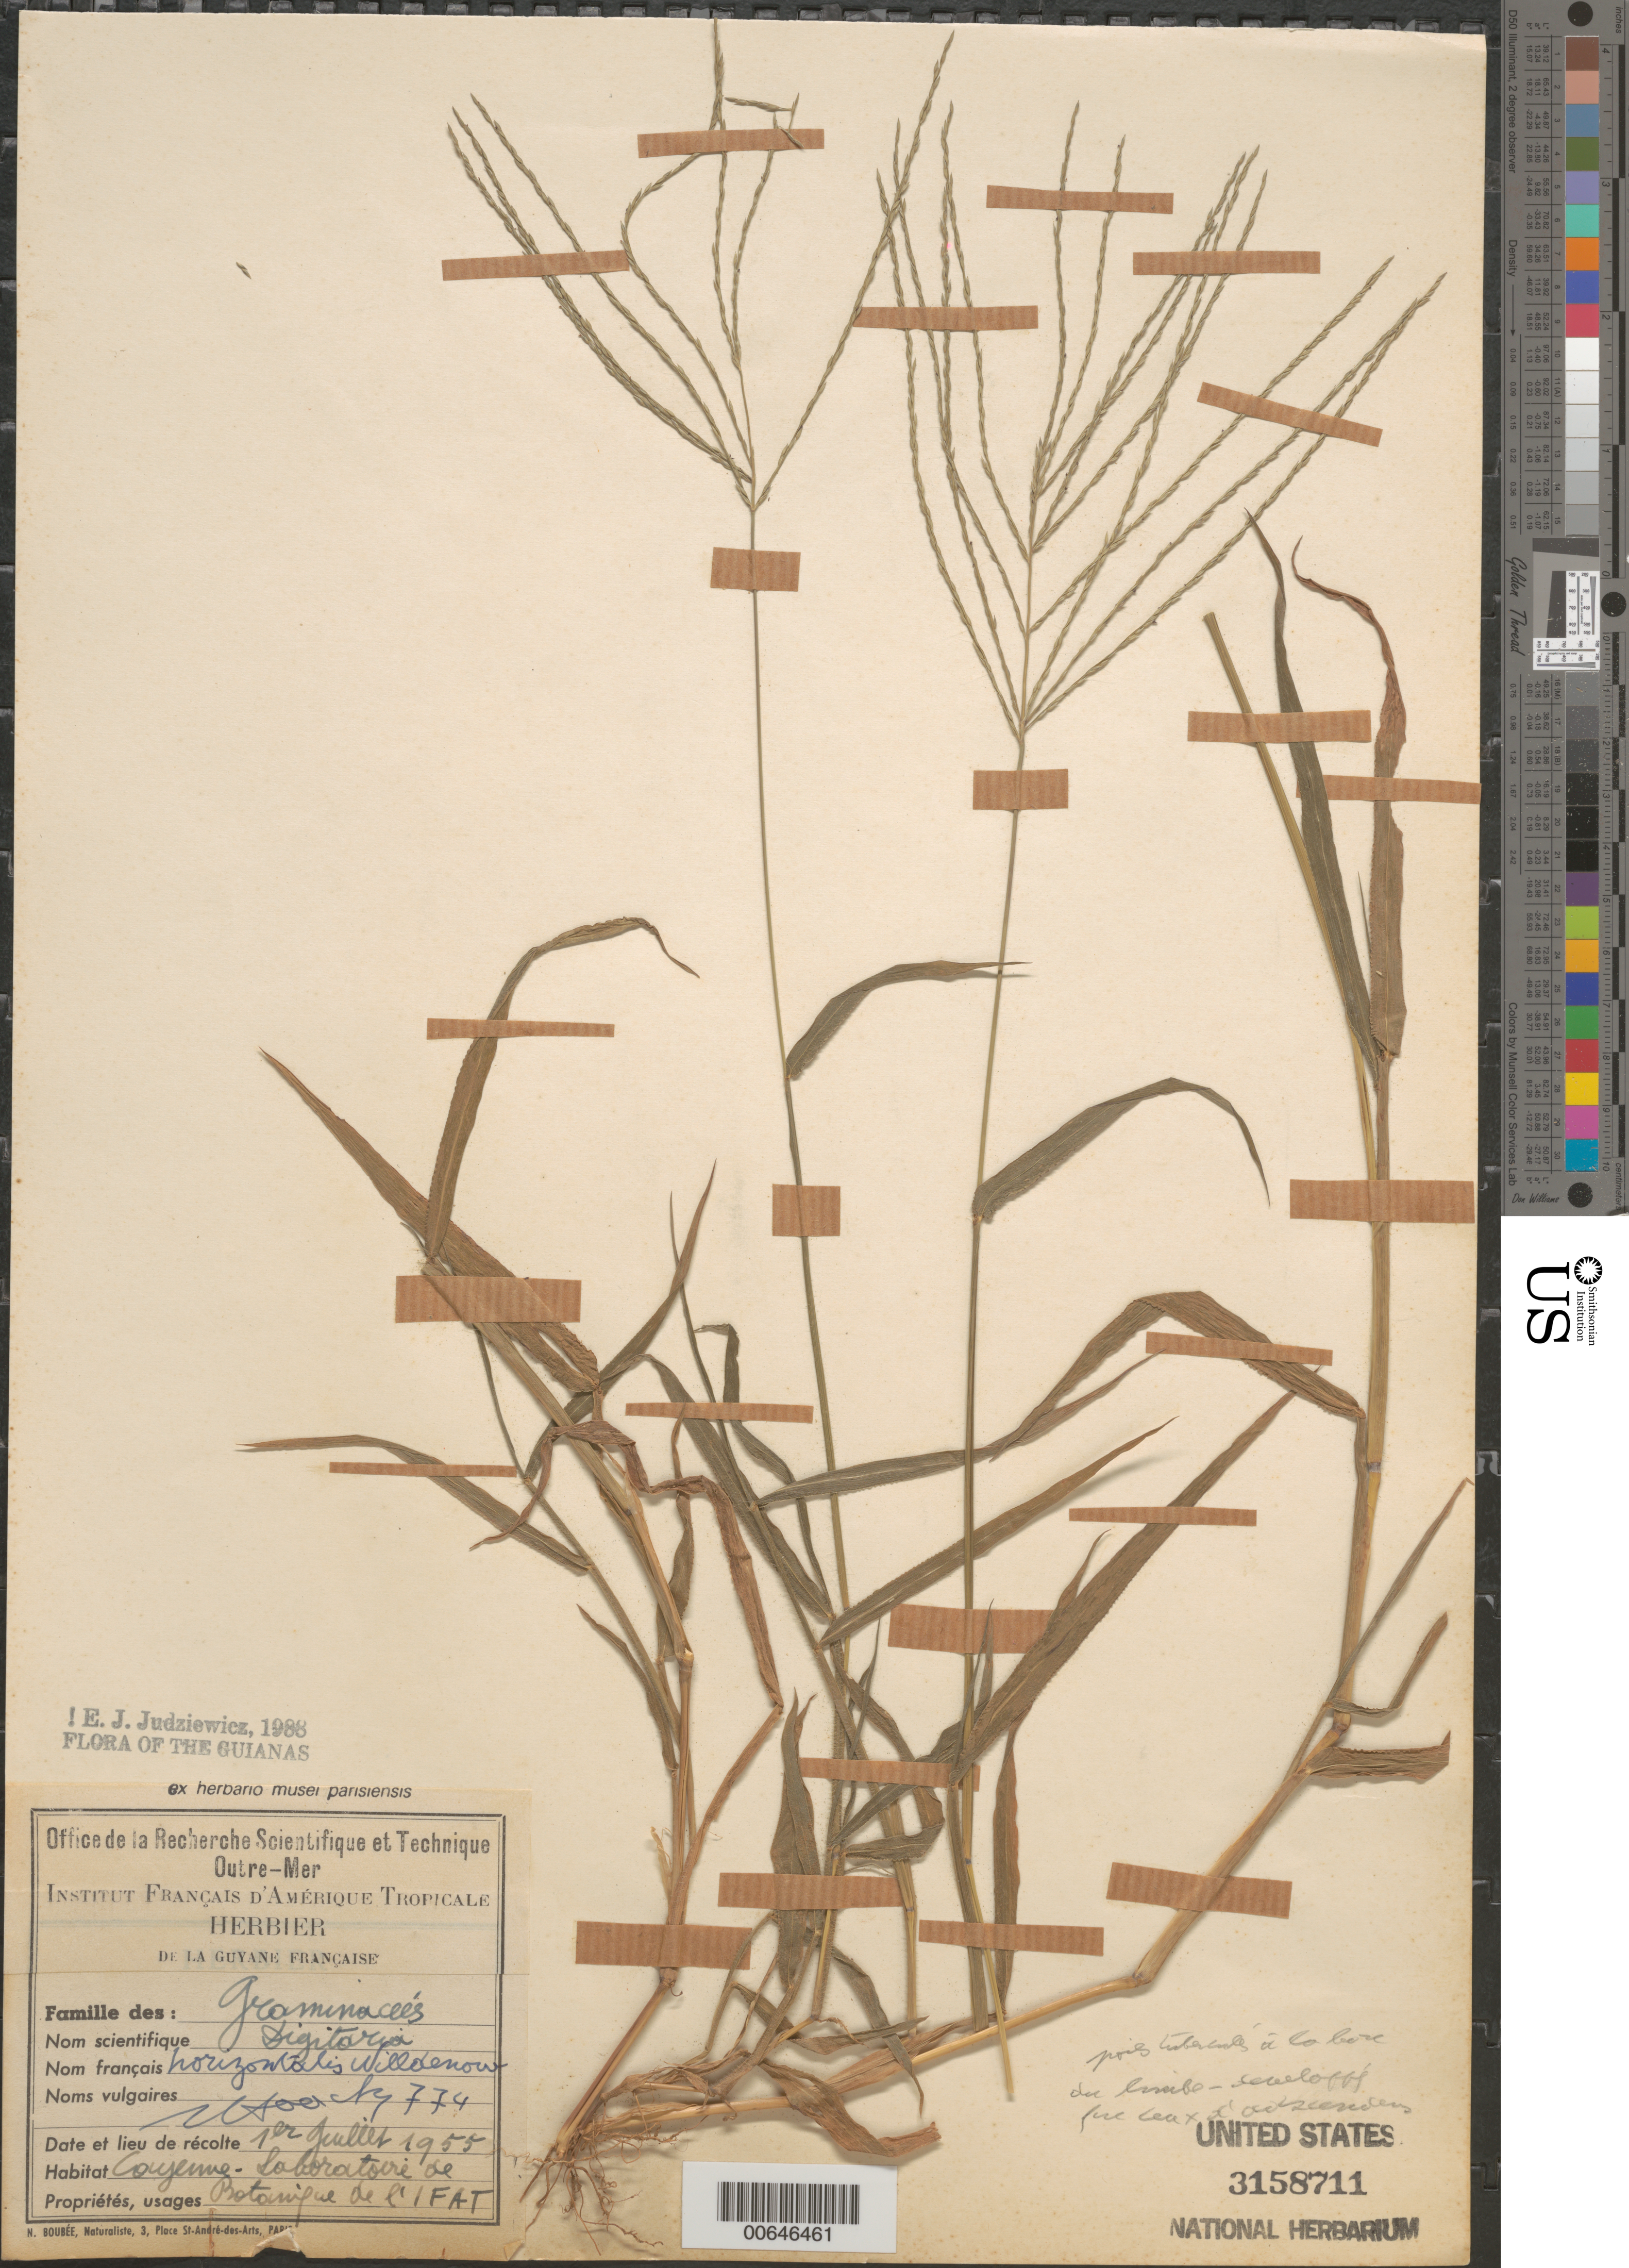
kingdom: Plantae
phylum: Tracheophyta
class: Liliopsida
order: Poales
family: Poaceae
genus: Digitaria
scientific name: Digitaria horizontalis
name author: Willd.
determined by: Judziewicz, E. J.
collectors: J. Hoock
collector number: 774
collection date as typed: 1-Jul-55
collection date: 1955-07-01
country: French Guiana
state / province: Cayenne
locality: Cayenne, Laboratoire de Botanique de l'IFAT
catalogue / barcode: US 3158711